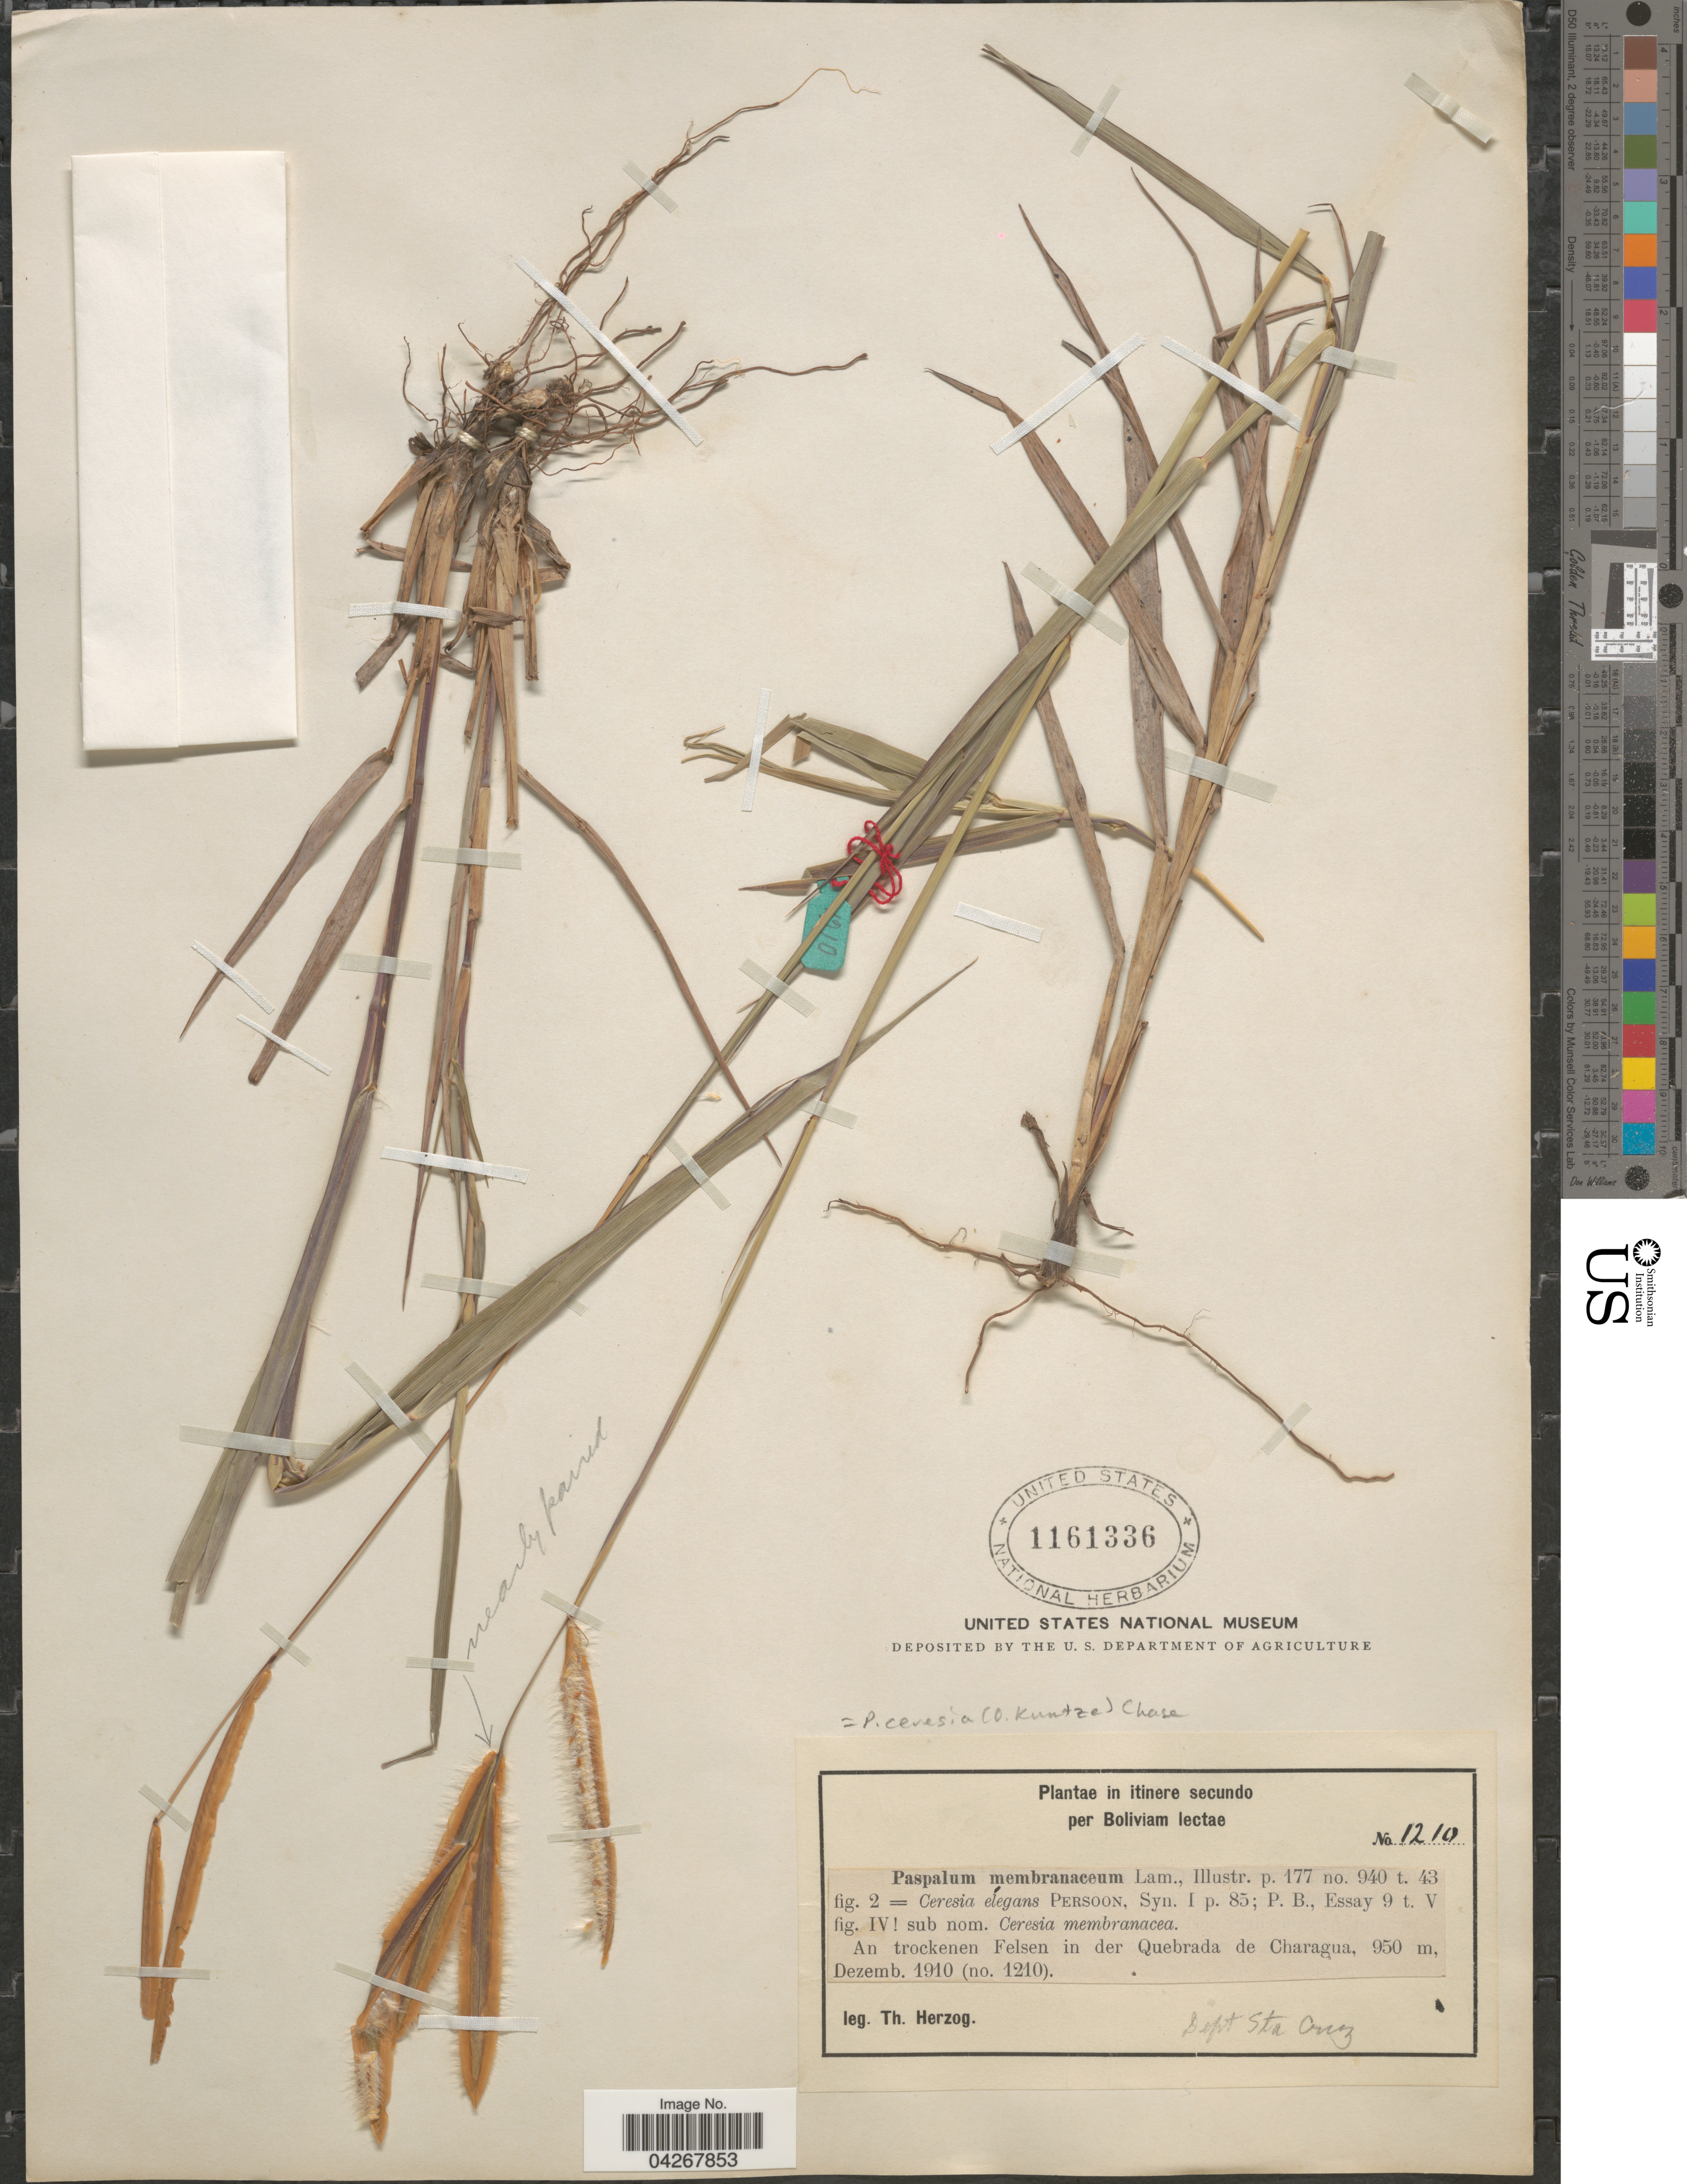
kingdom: Plantae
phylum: Tracheophyta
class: Liliopsida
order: Poales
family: Poaceae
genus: Paspalum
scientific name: Paspalum ceresia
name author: (Kuntze) Chase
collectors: T. Herzog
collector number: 1210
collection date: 1910-12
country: Bolivia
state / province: Santa Cruz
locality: An trockenen Felsen in der Quebrada de Charagua.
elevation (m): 950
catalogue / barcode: US 1161336